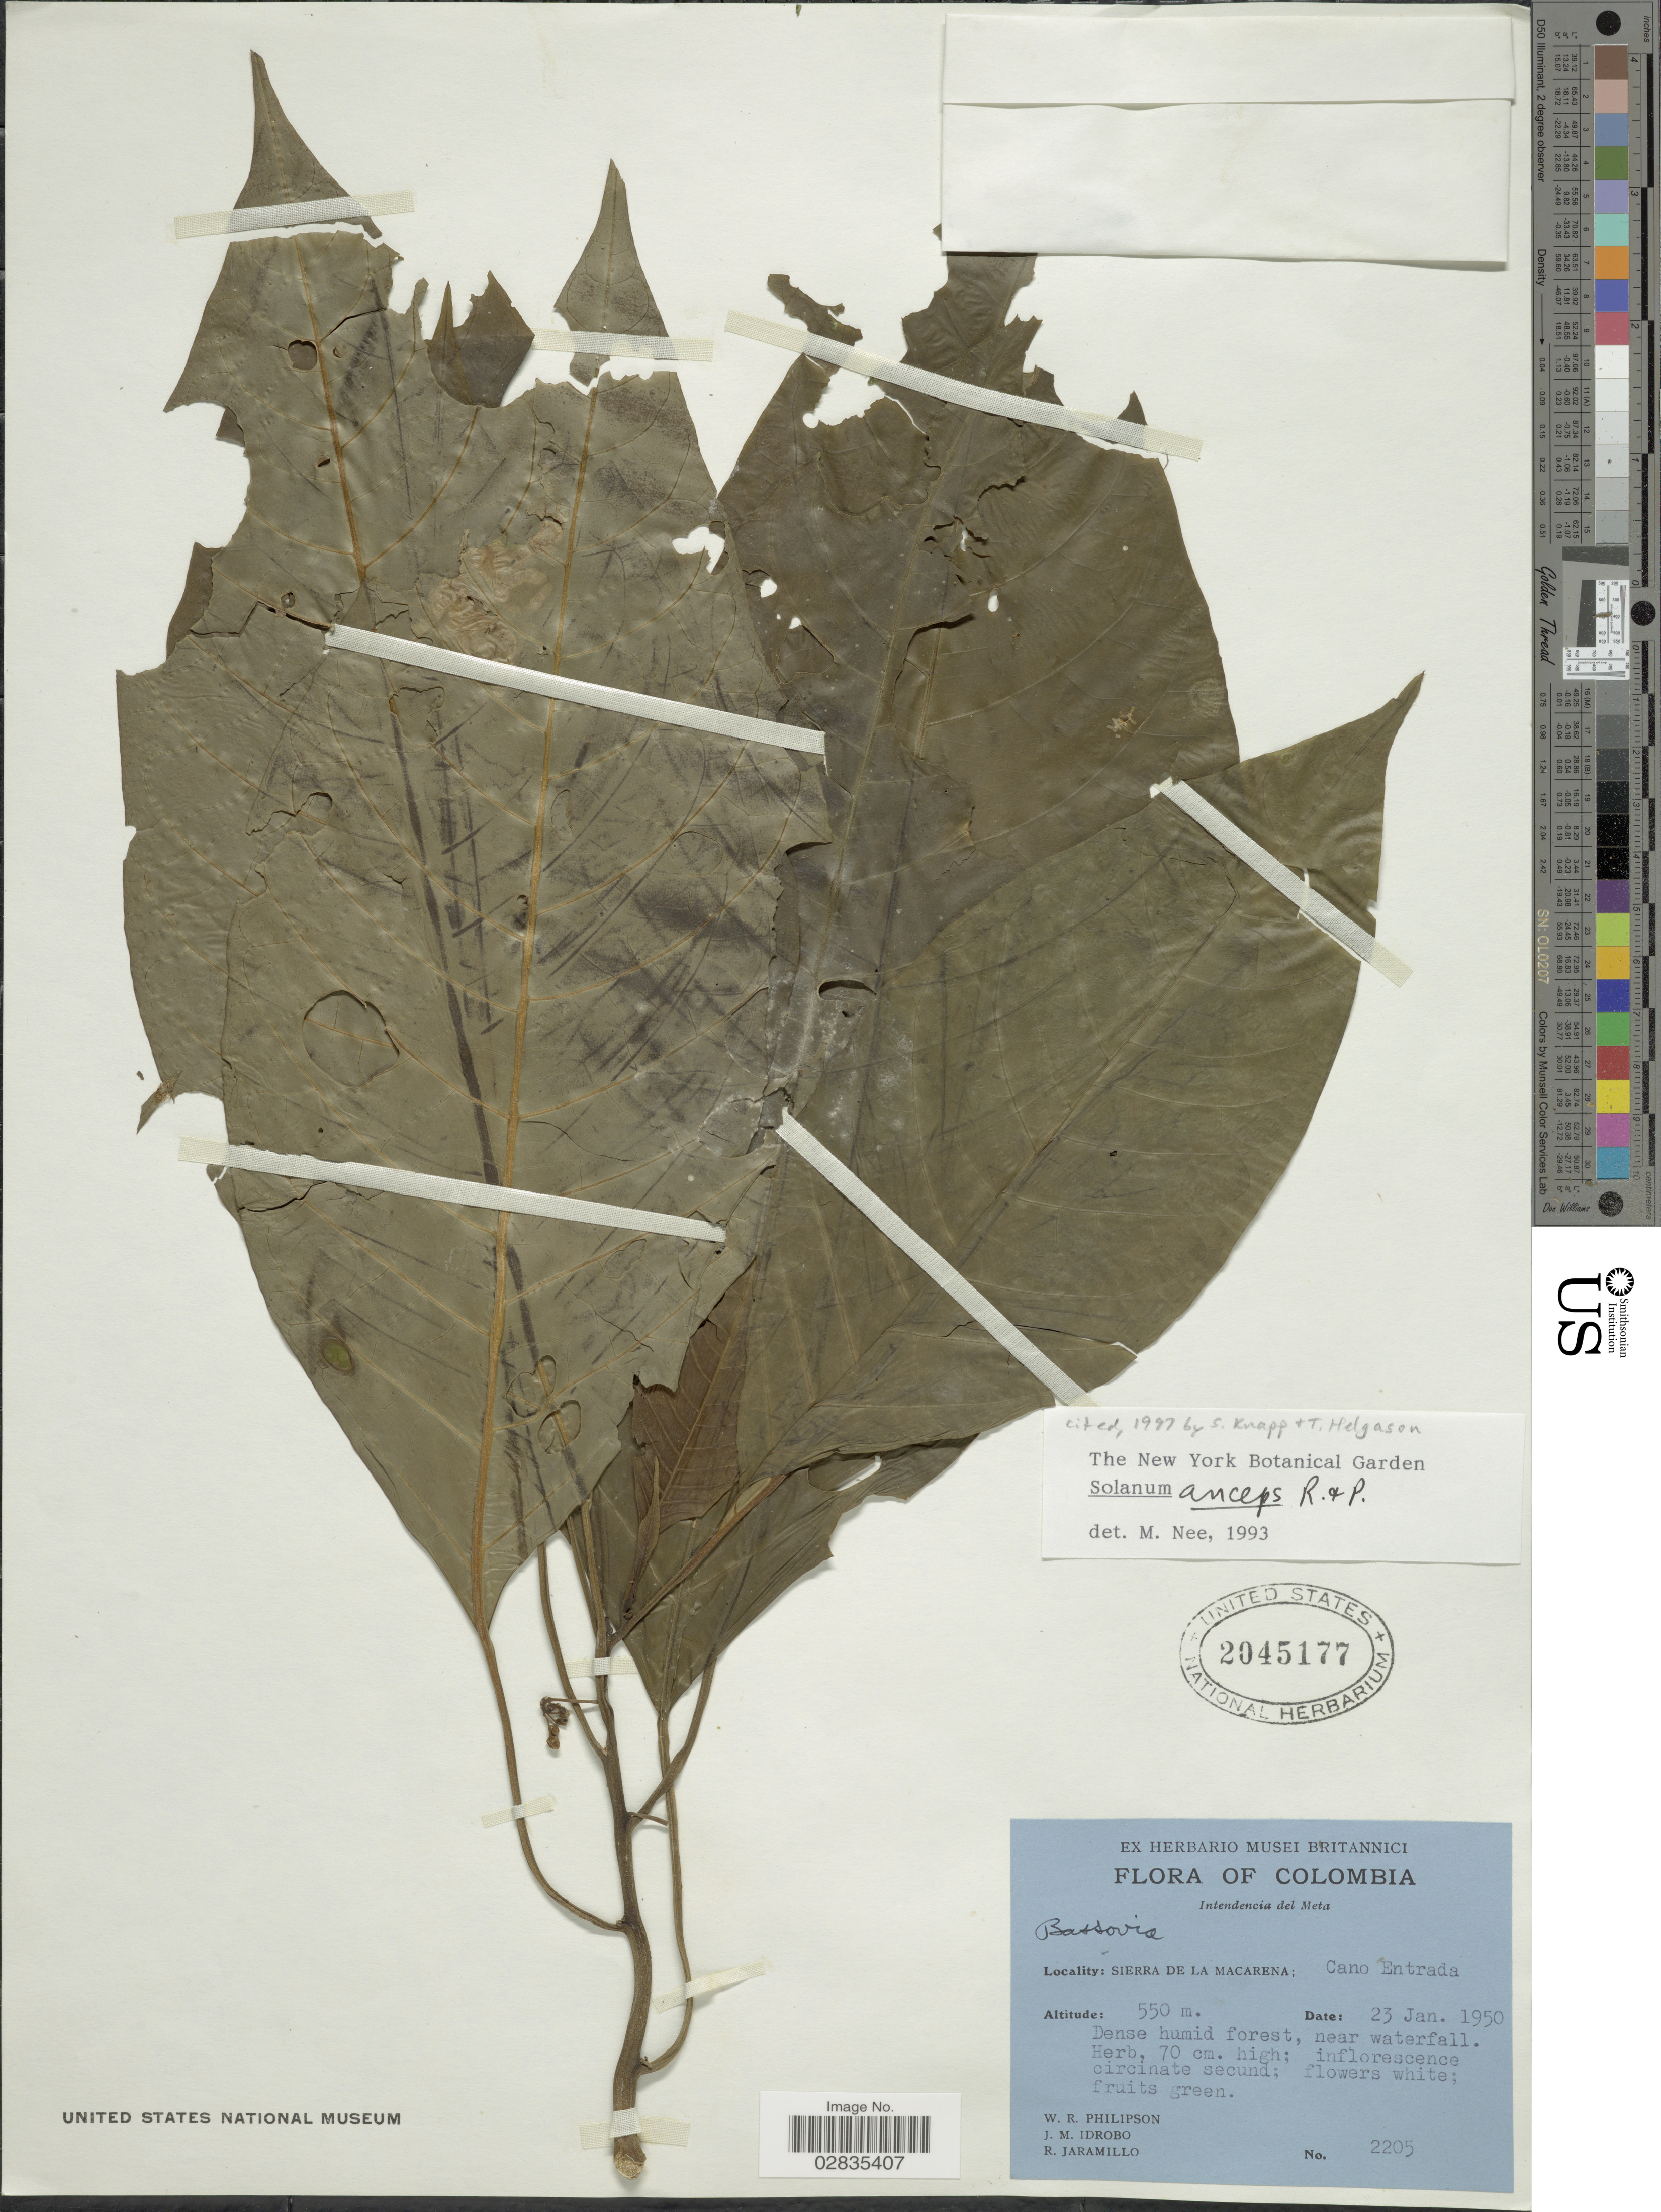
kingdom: Plantae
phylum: Tracheophyta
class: Magnoliopsida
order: Solanales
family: Solanaceae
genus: Solanum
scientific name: Solanum anceps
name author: Ruiz & Pav.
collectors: W. R. Philipson, J. M. Idrobo & R. Jaramillo M.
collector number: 2205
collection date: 1950-01-23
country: Colombia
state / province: Meta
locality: Intendencia del Meta. Sierra de La Macarena: Cano Entrada.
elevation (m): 450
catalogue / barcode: US 2045177